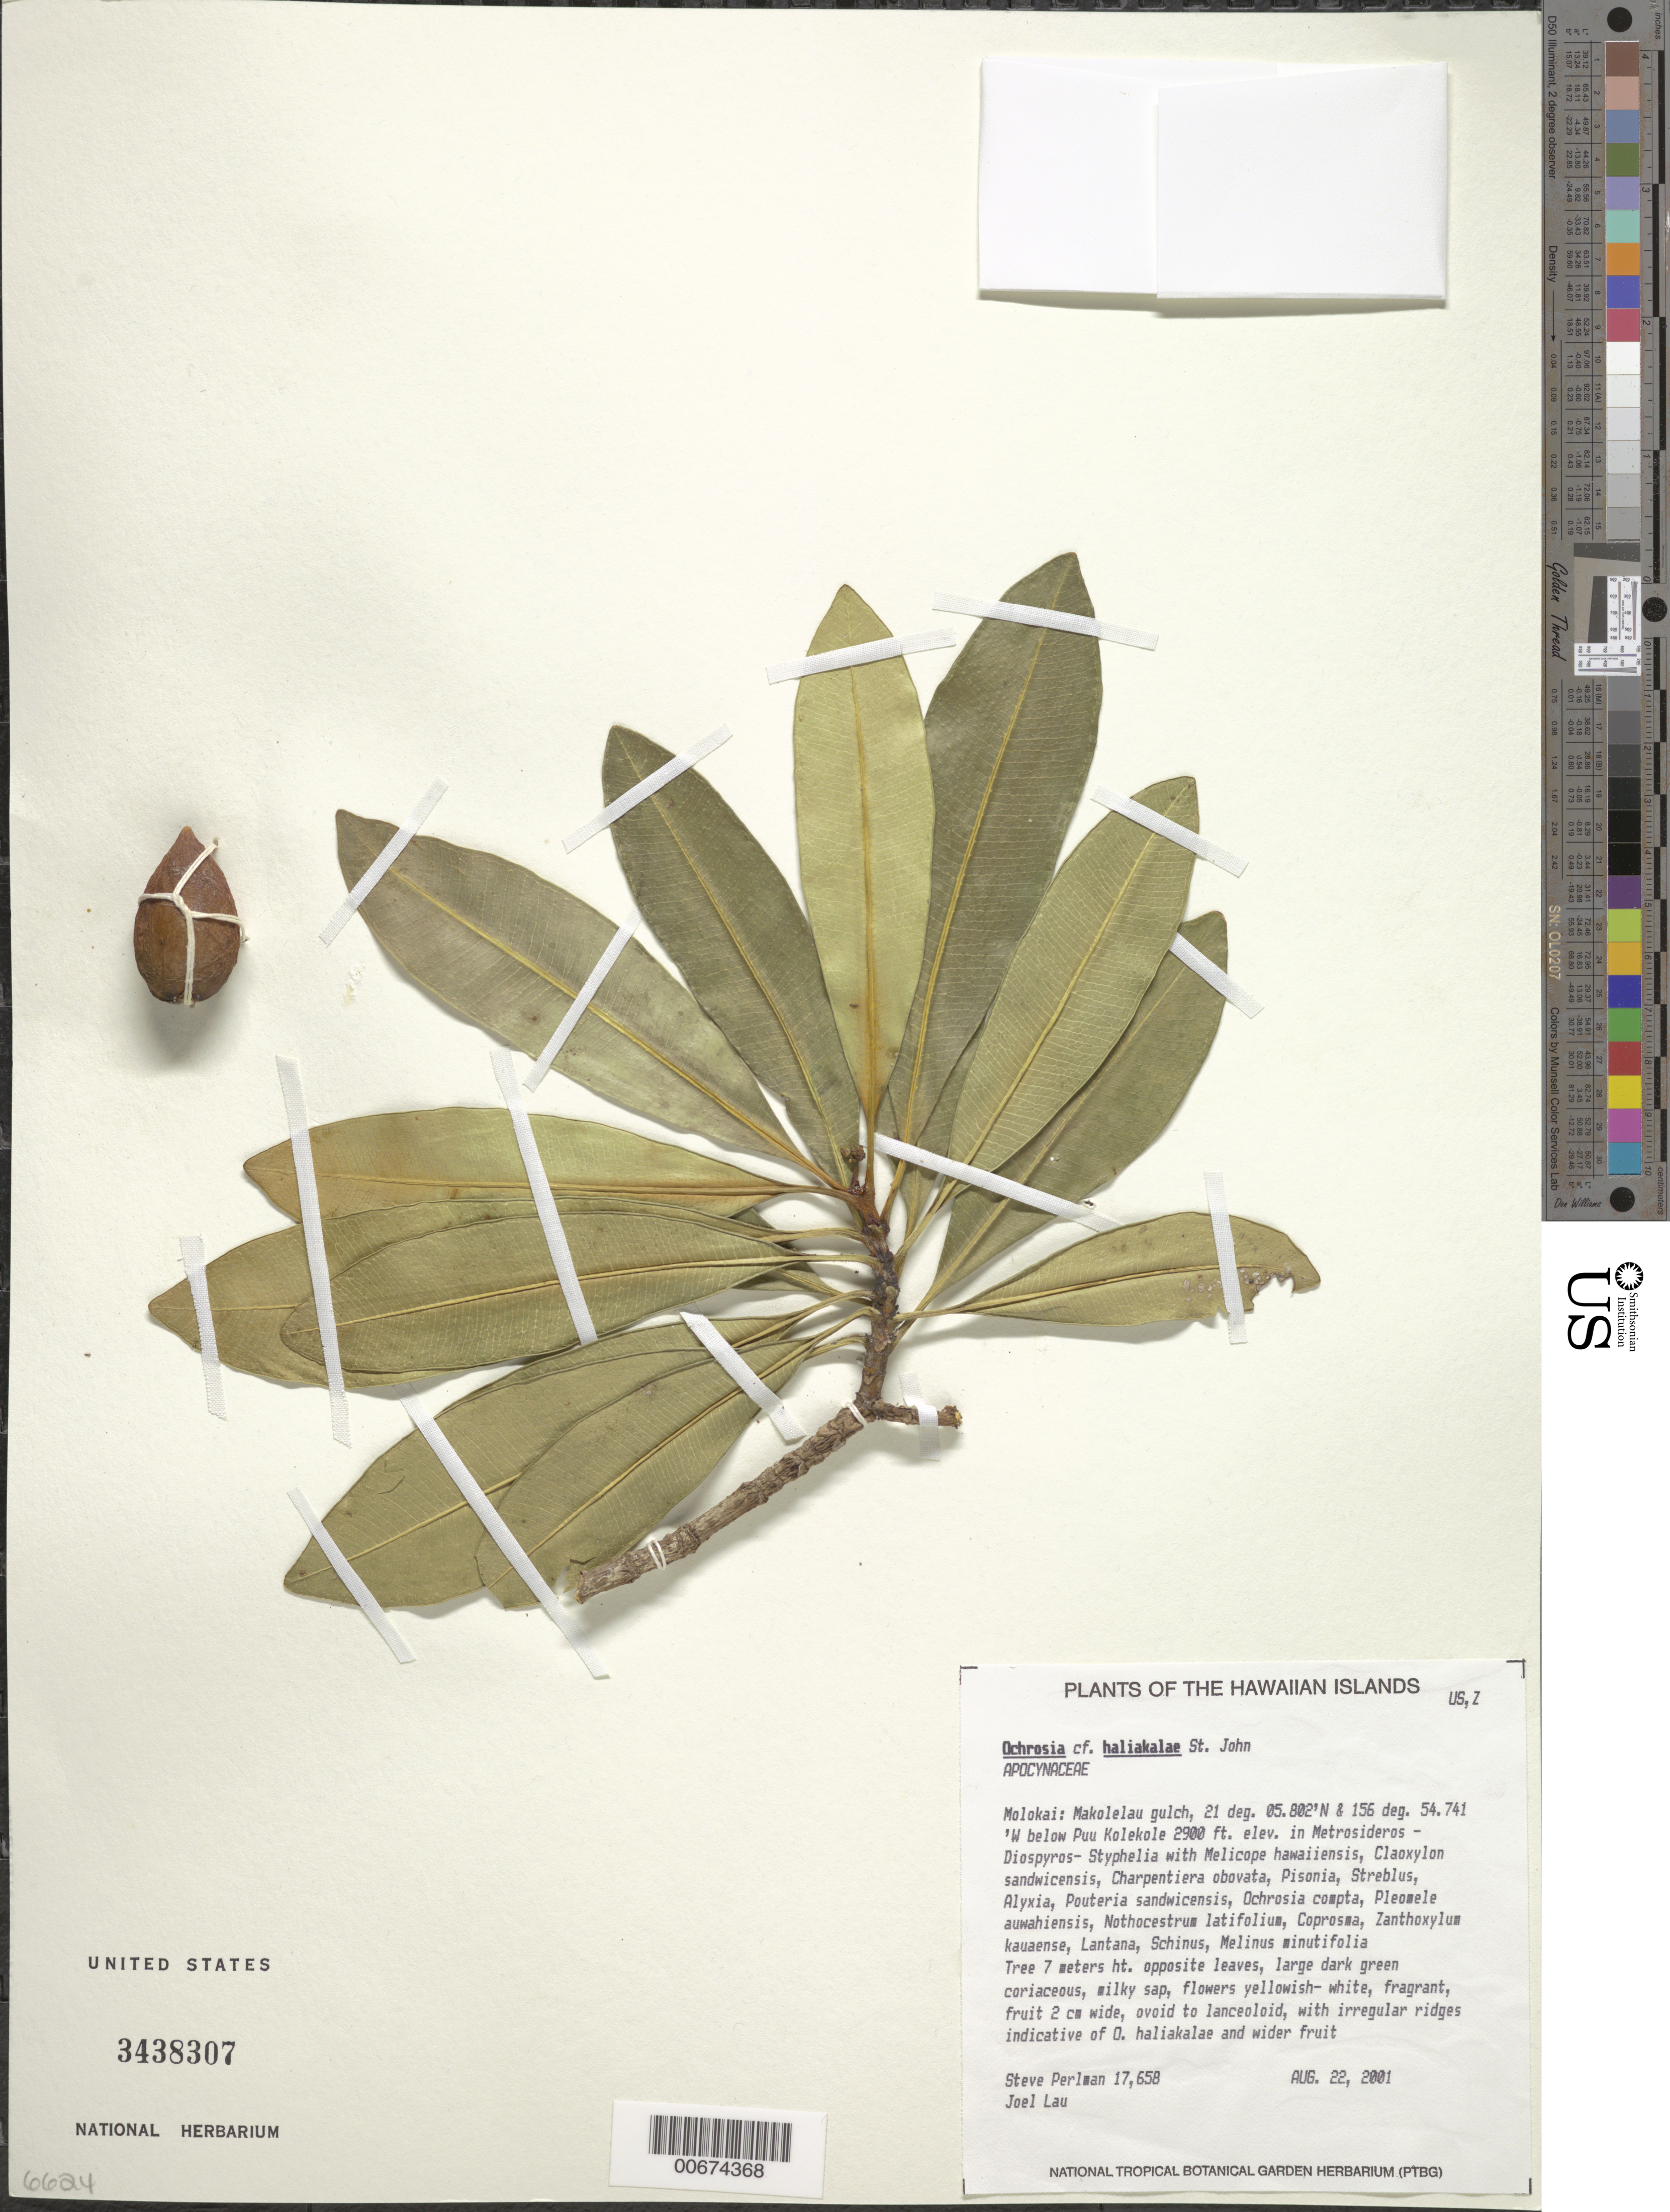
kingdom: Plantae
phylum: Tracheophyta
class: Magnoliopsida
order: Gentianales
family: Apocynaceae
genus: Ochrosia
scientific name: Ochrosia haleakalae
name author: H. St. John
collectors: S. P. Perlman & J. Lau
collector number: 17658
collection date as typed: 22 Aug 2001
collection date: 2001-08-22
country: United States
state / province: Hawaii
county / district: Maui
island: Moloka'i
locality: Makolelau gulch below Puu Kolekole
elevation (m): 883.9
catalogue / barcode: US 3438307